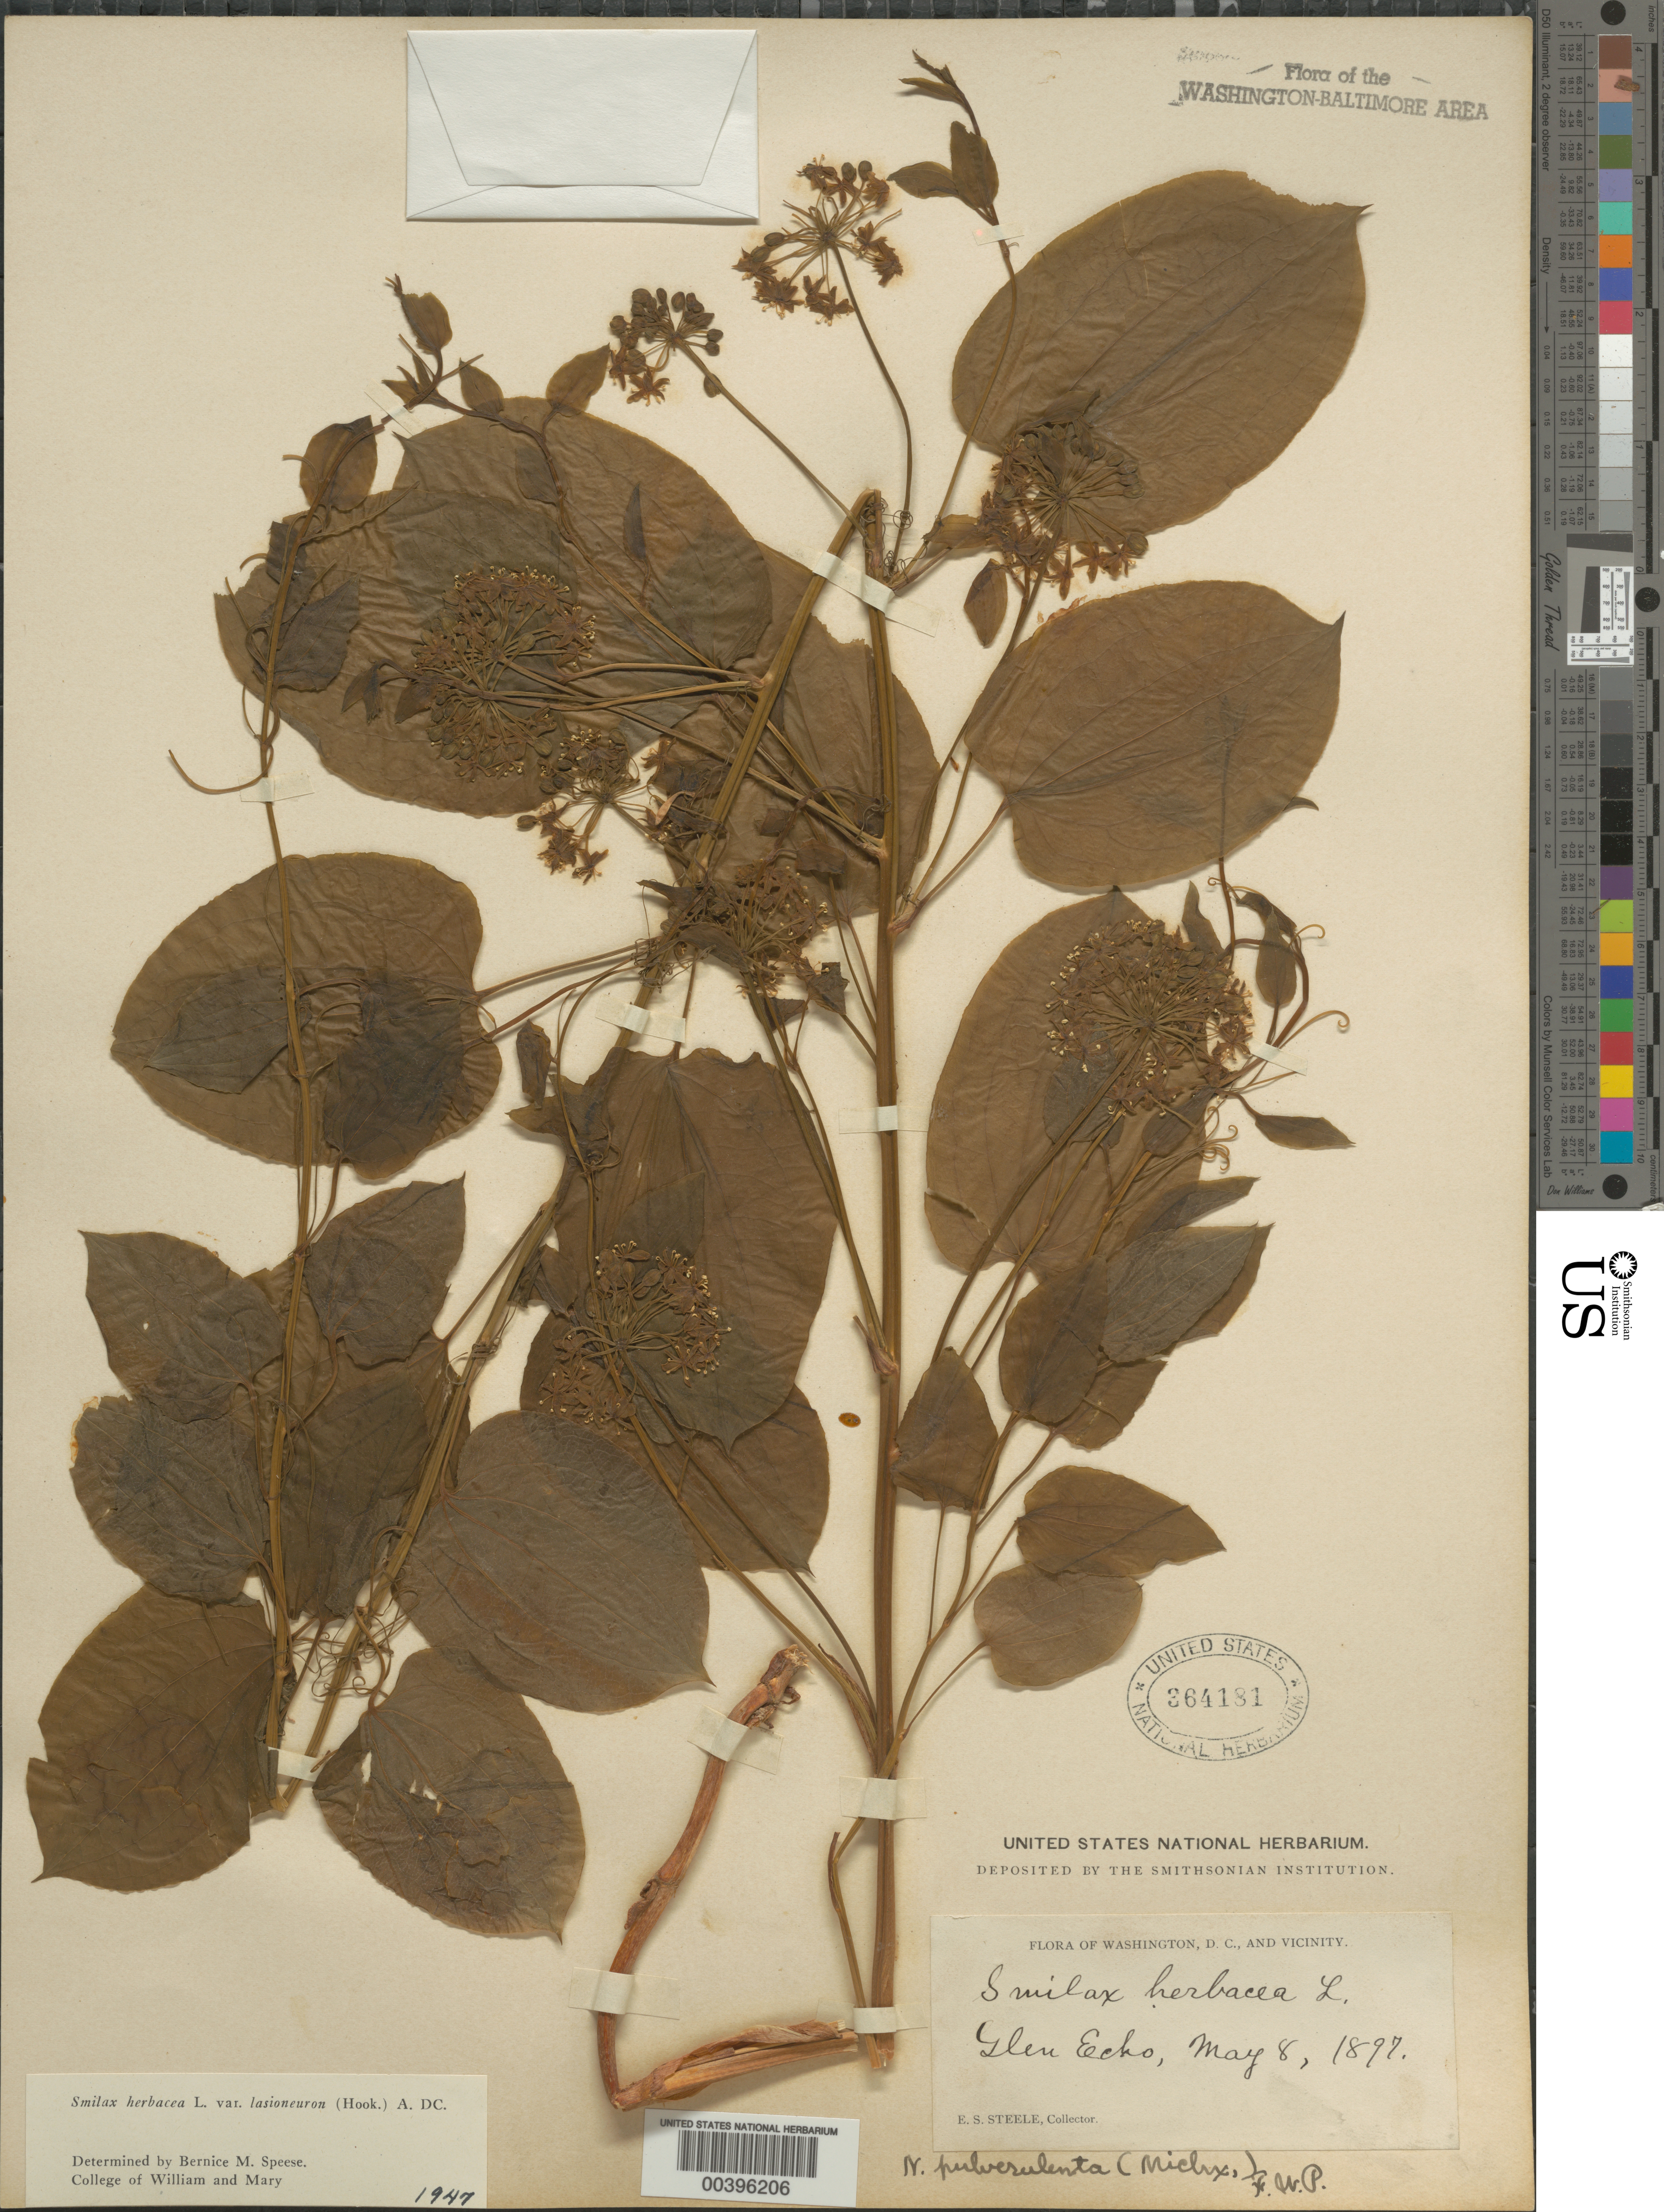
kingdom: Plantae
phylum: Tracheophyta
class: Liliopsida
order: Liliales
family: Smilacaceae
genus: Smilax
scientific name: Smilax herbacea var. lasioneuron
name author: (Hook.) A. DC.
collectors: E. Steele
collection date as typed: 08 May 1897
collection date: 1897-05-08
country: United States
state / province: Maryland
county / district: Montgomery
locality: Glen Echo C. & O. Canal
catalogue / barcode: US 364181